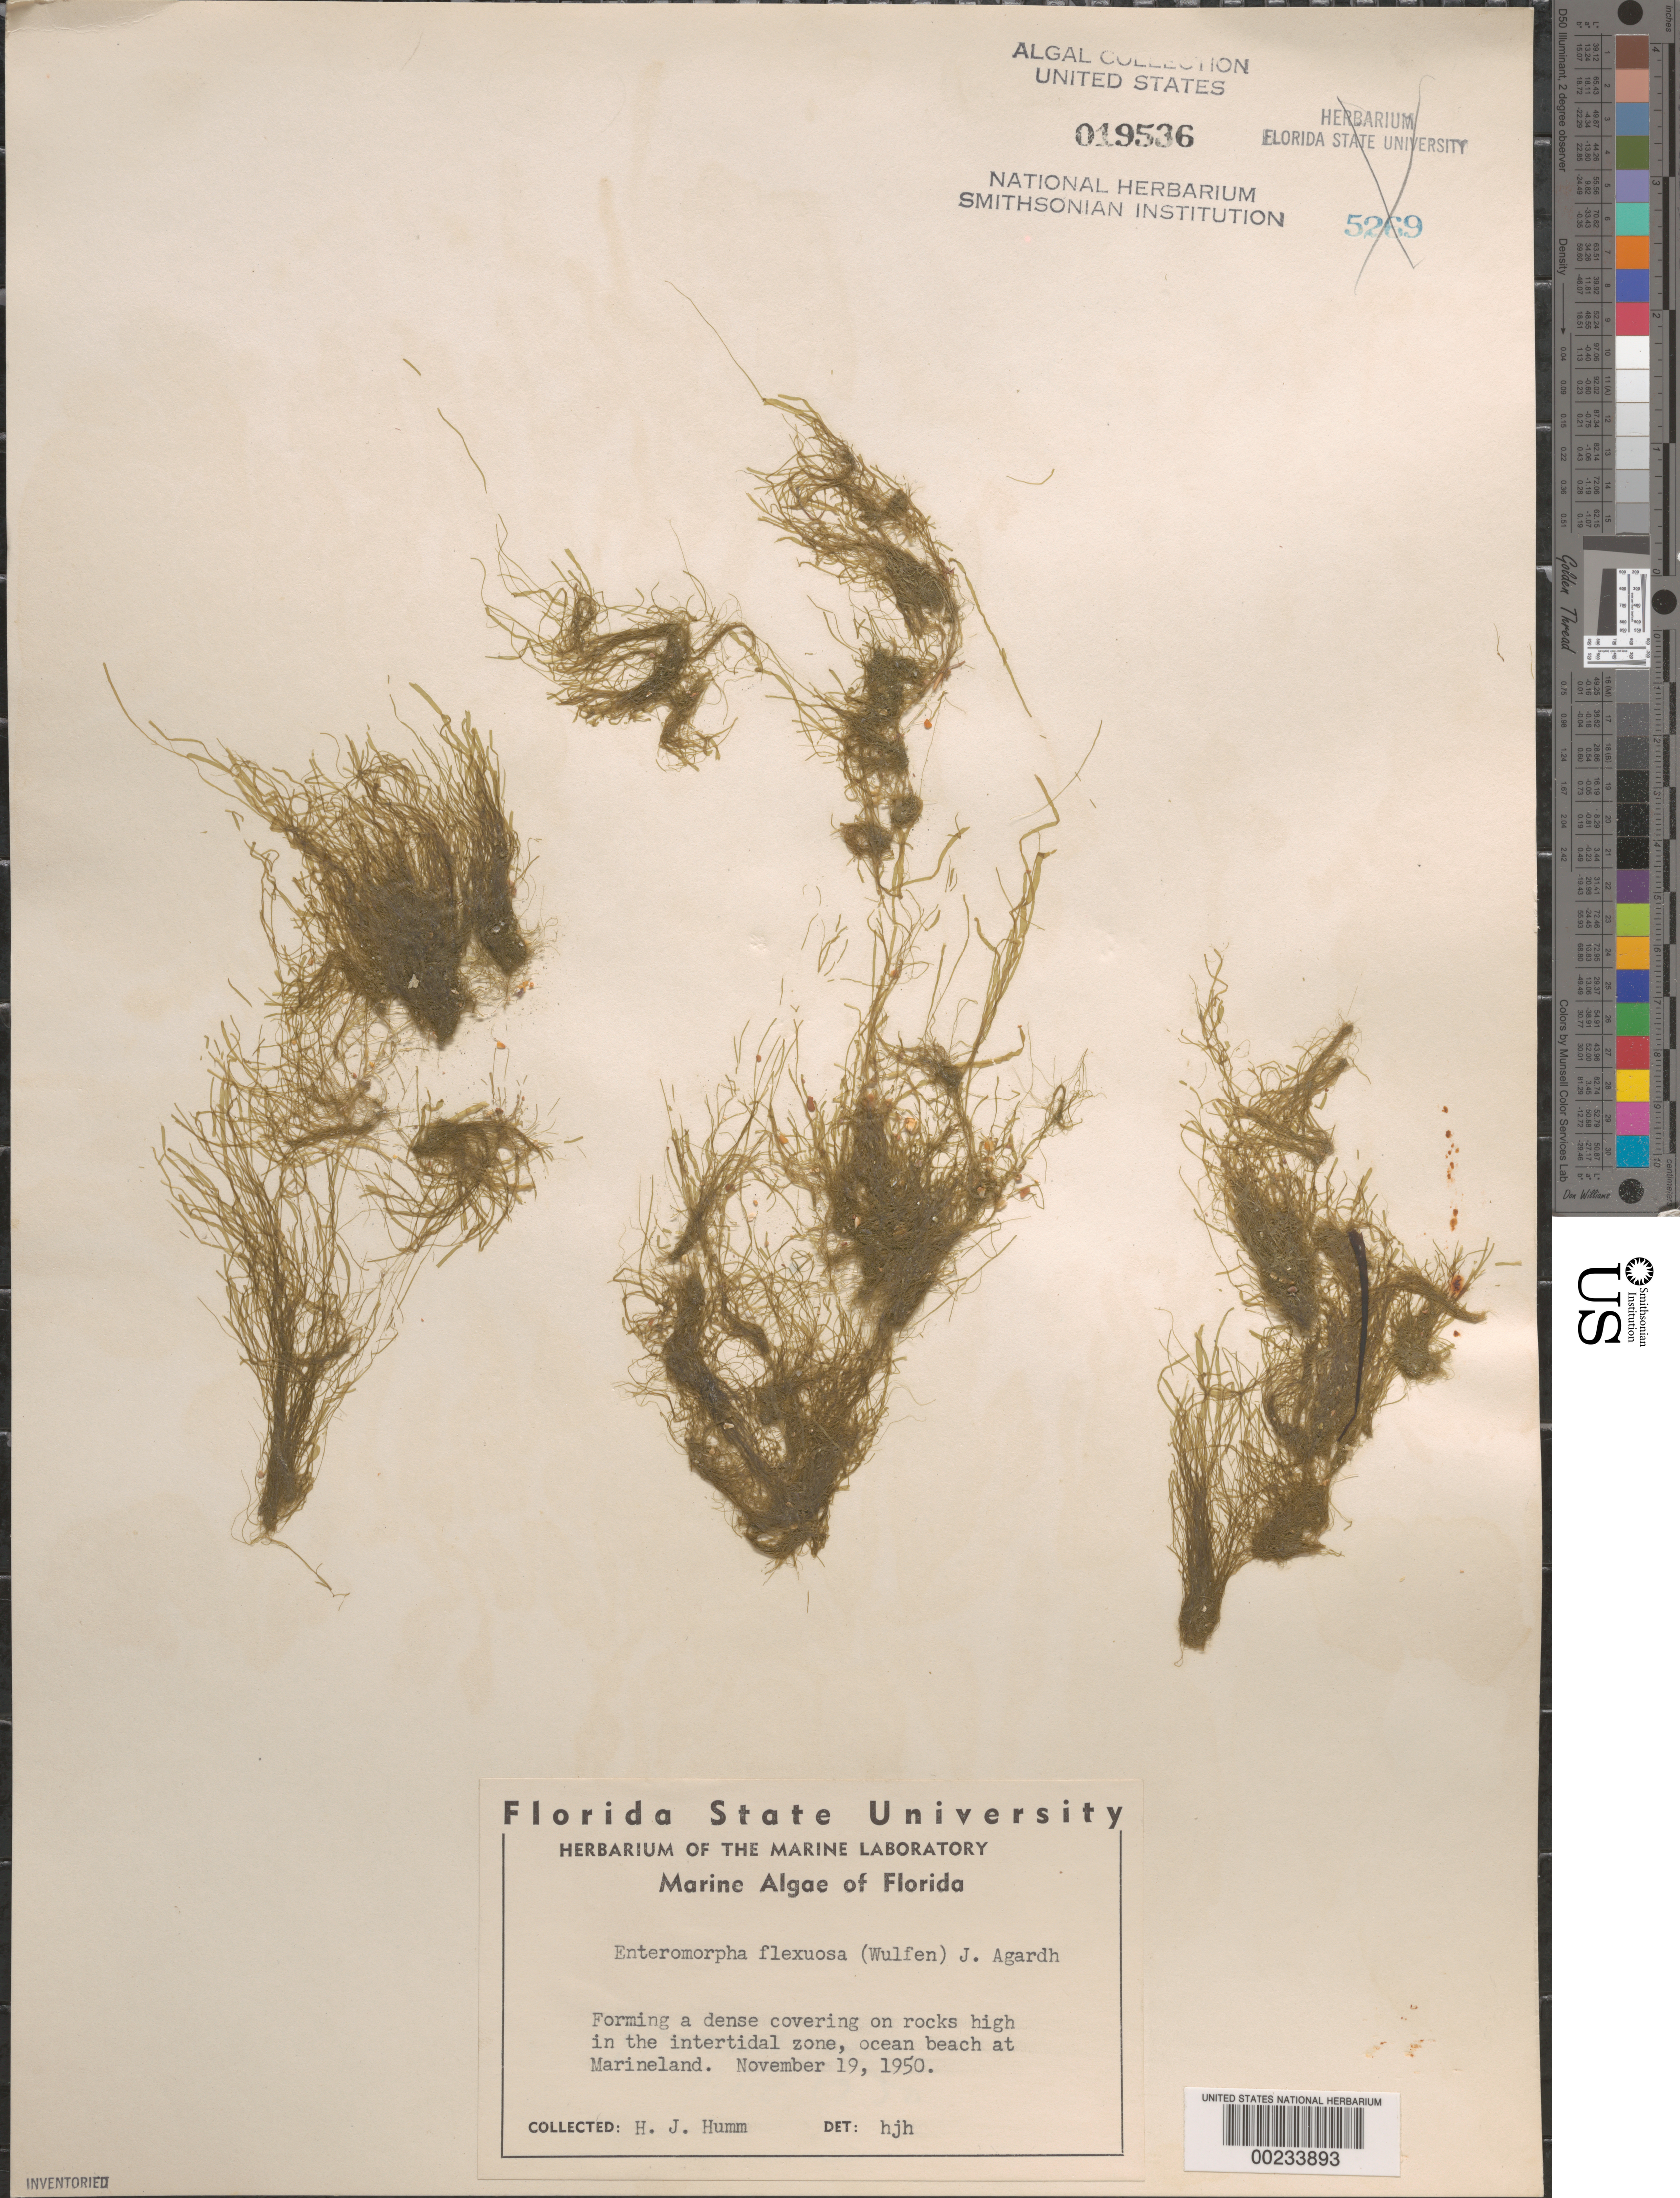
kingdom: Plantae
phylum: Chlorophyta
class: Ulvophyceae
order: Ulvales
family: Ulvaceae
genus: Ulva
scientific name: Ulva flexuosa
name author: Wulfen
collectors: H. J. Humm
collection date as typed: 19 Nov 1950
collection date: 1950-11-19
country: United States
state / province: Florida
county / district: Flagler County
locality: Marineland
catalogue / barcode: US 19536